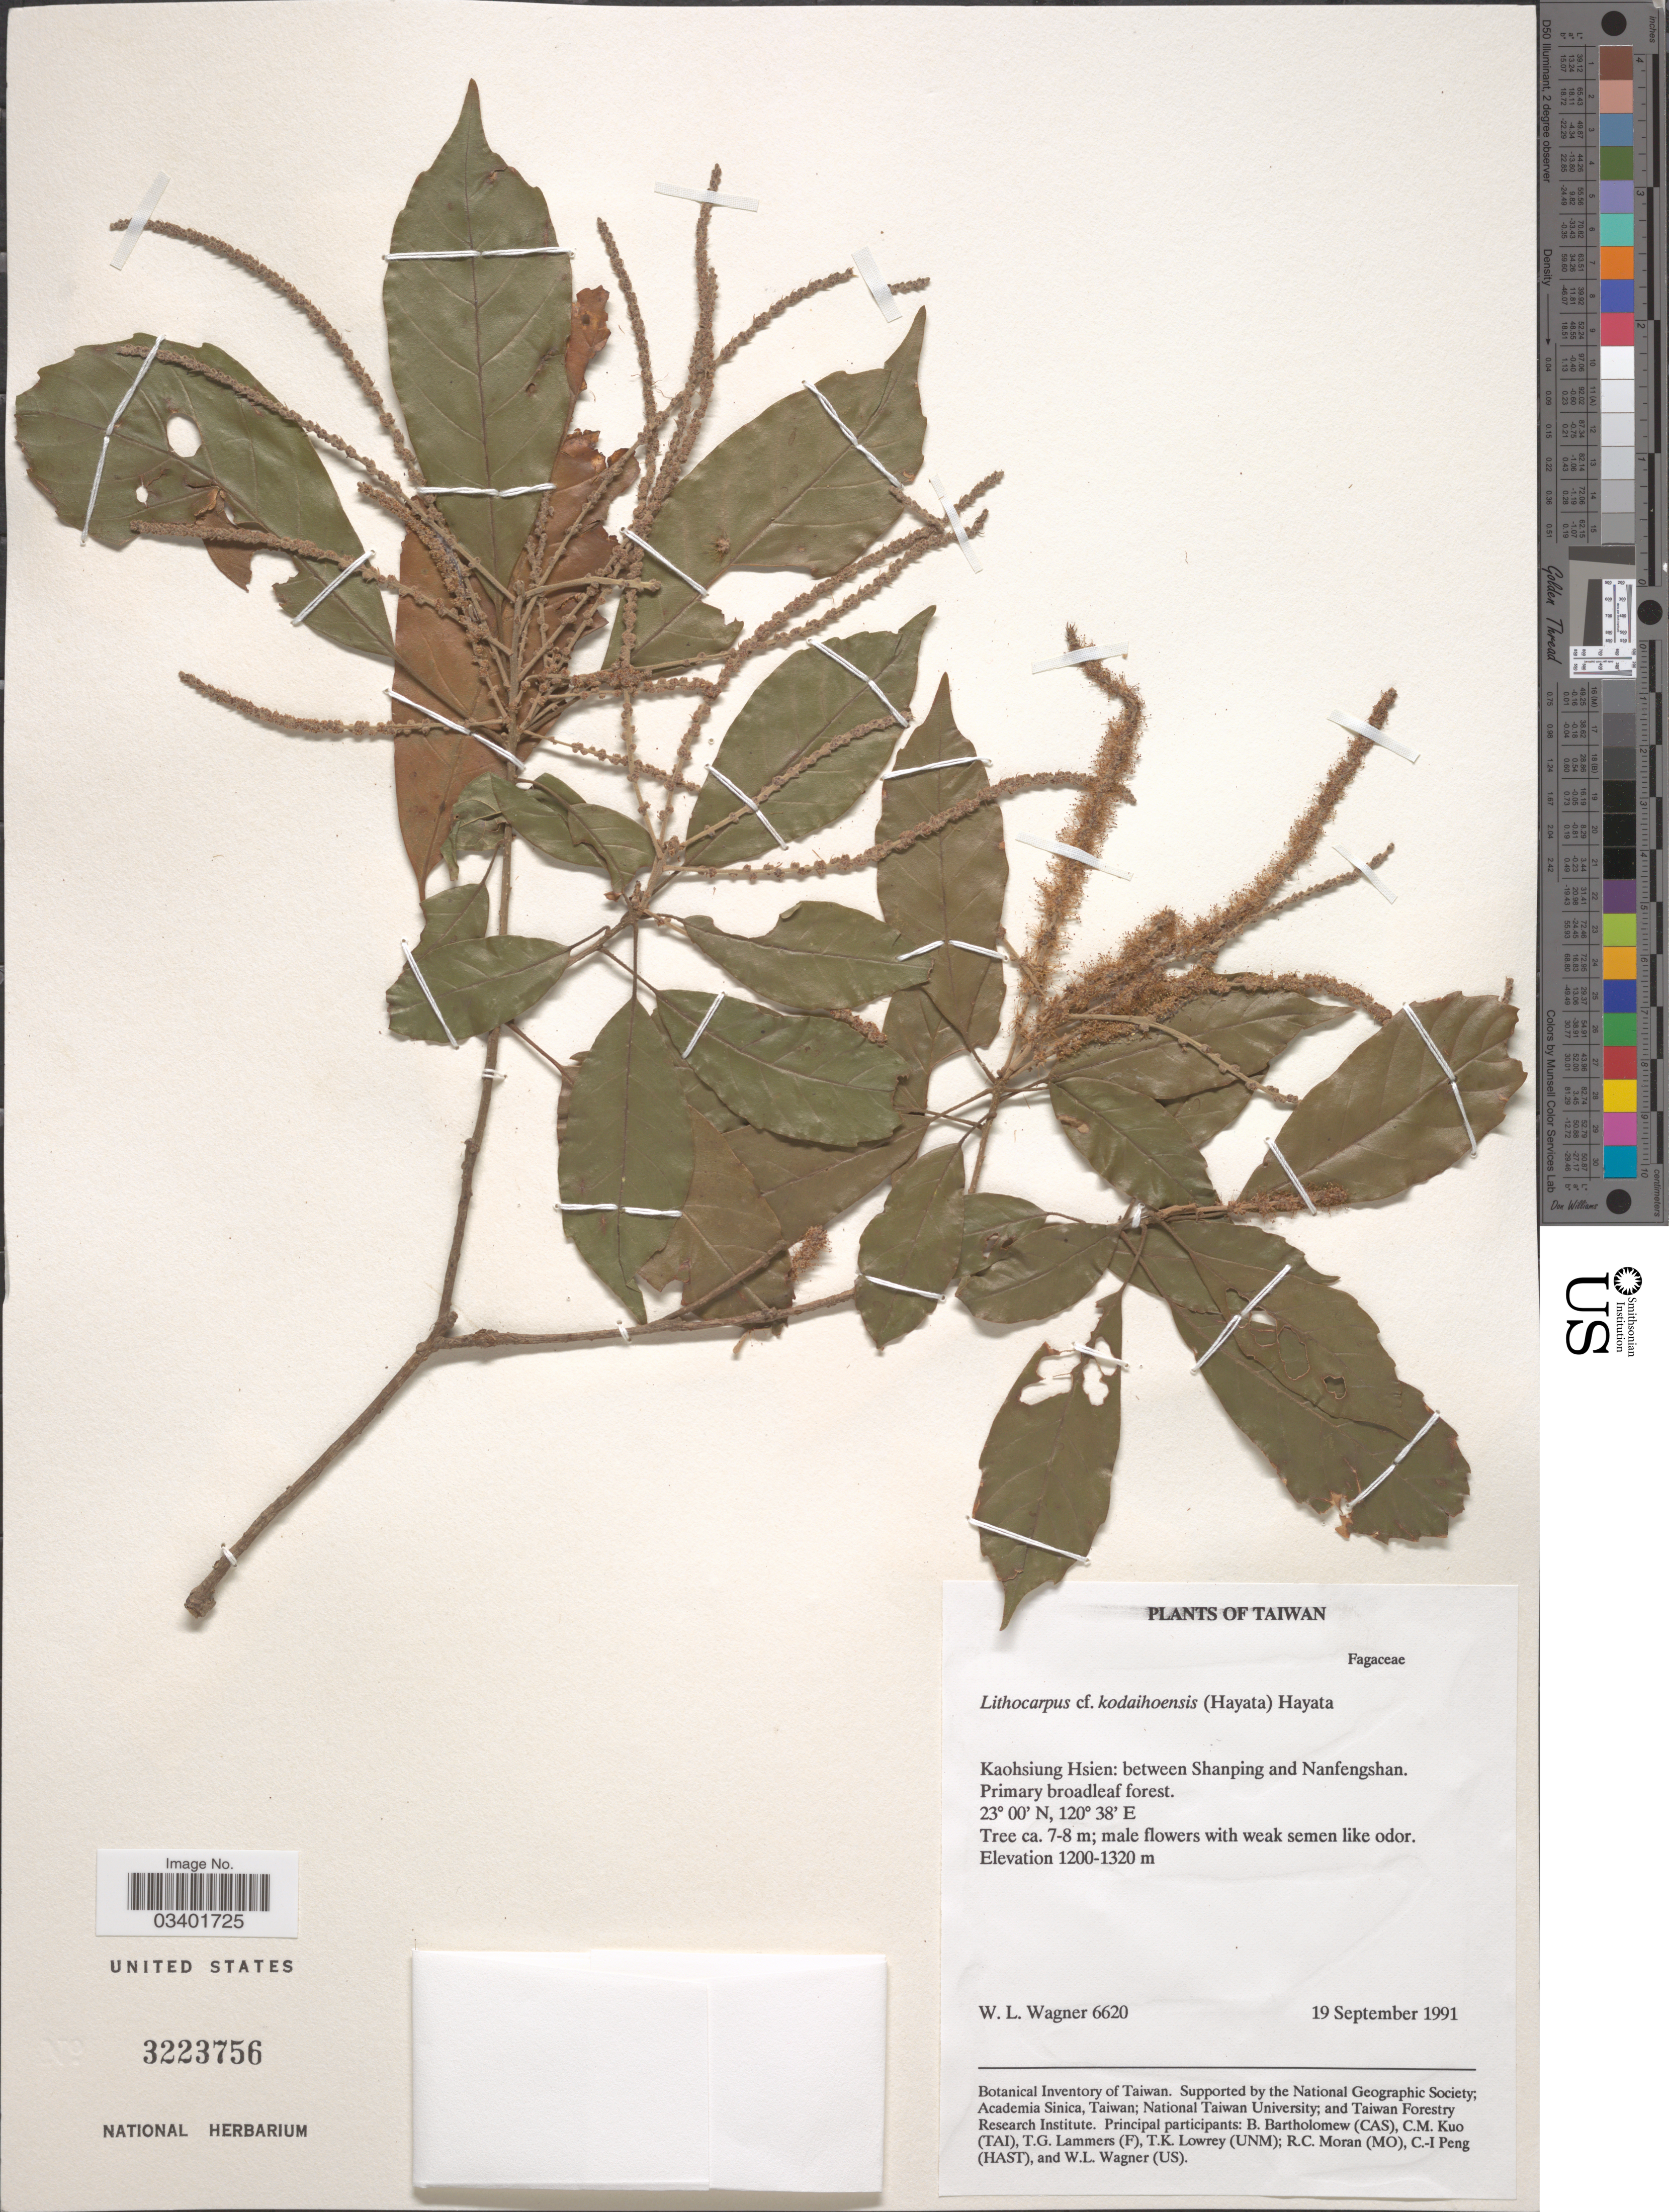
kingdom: Plantae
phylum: Tracheophyta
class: Magnoliopsida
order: Fagales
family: Fagaceae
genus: Lithocarpus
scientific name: Lithocarpus corneus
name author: (Lour.) Rehder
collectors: W. L. Wagner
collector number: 6620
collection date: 1991-09-19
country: Taiwan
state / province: Kaohsiung City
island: Taiwan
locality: Kaohsiung Hsien: between Shanping and Nanfengshan.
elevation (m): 1200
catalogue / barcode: US 3223756